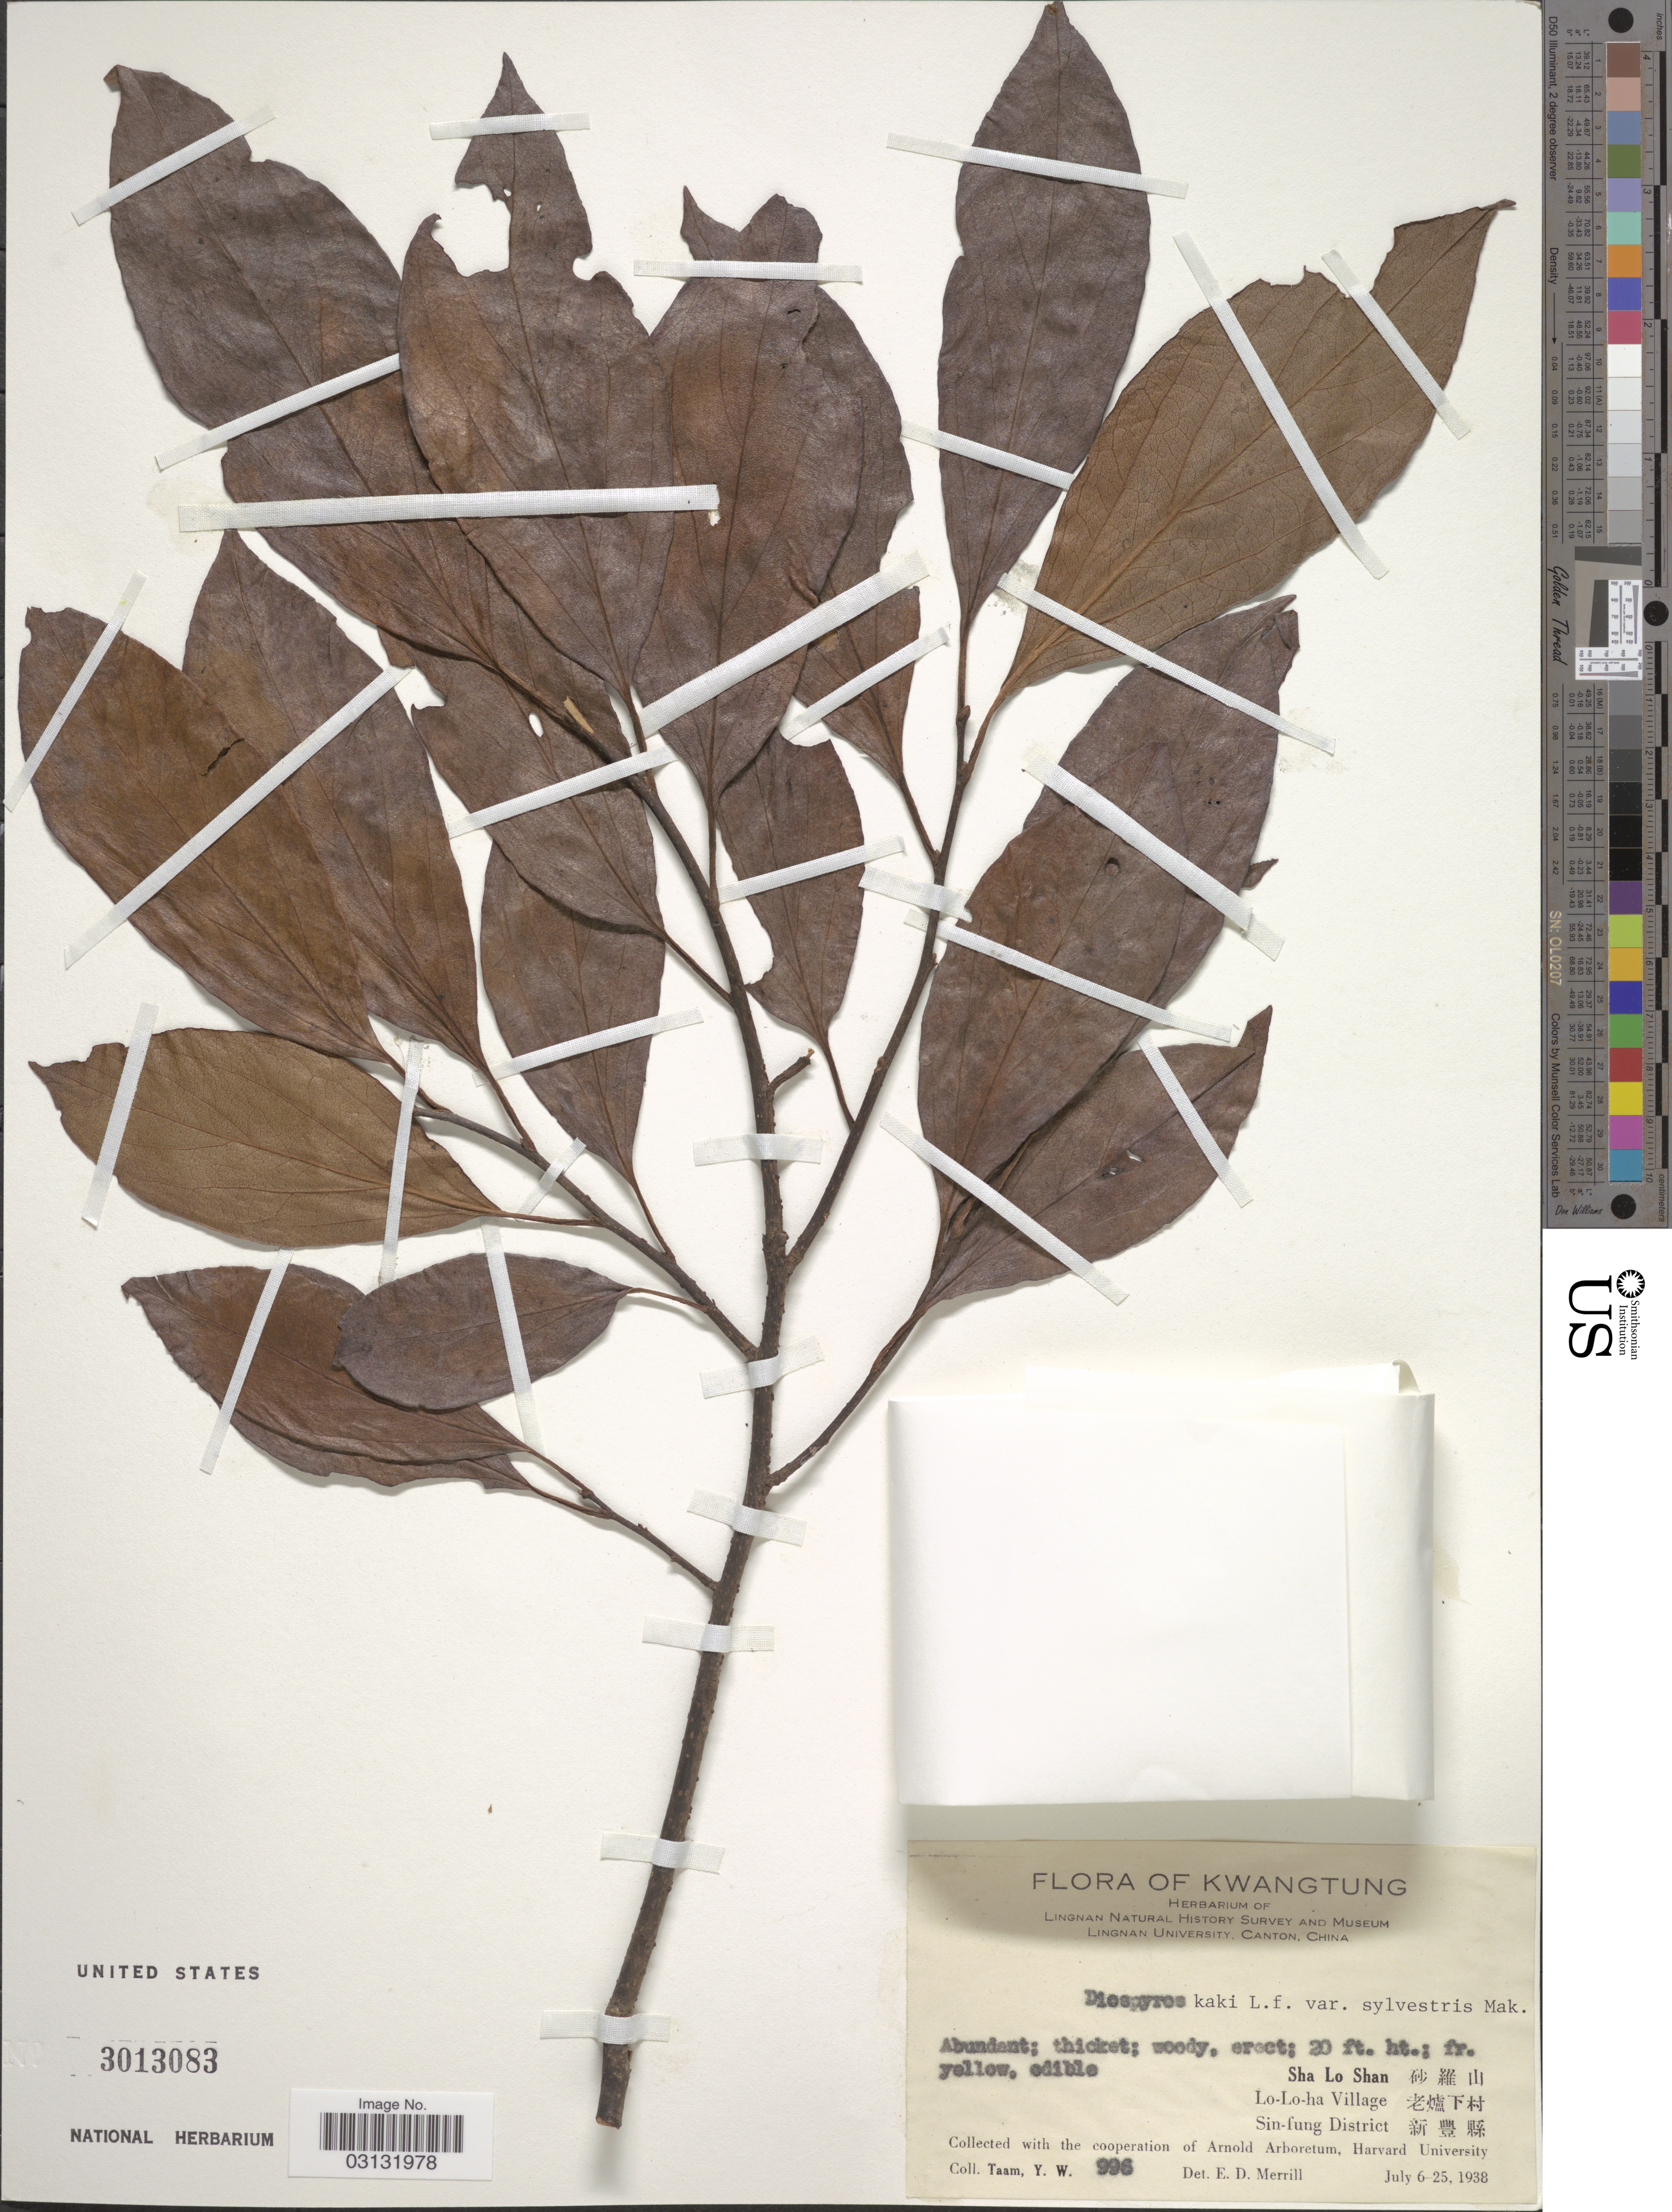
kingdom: Plantae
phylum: Tracheophyta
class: Magnoliopsida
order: Ericales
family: Ebenaceae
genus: Diospyros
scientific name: Diospyros kaki var. silvestris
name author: Makino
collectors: Y. W. Taam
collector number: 996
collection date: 1938-07-06/1938-07-25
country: China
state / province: Guangdong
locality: Kwangtung. Sha Lo Shan. Lo-Lo-ha Village. Sin-fung District.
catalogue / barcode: US 3013083